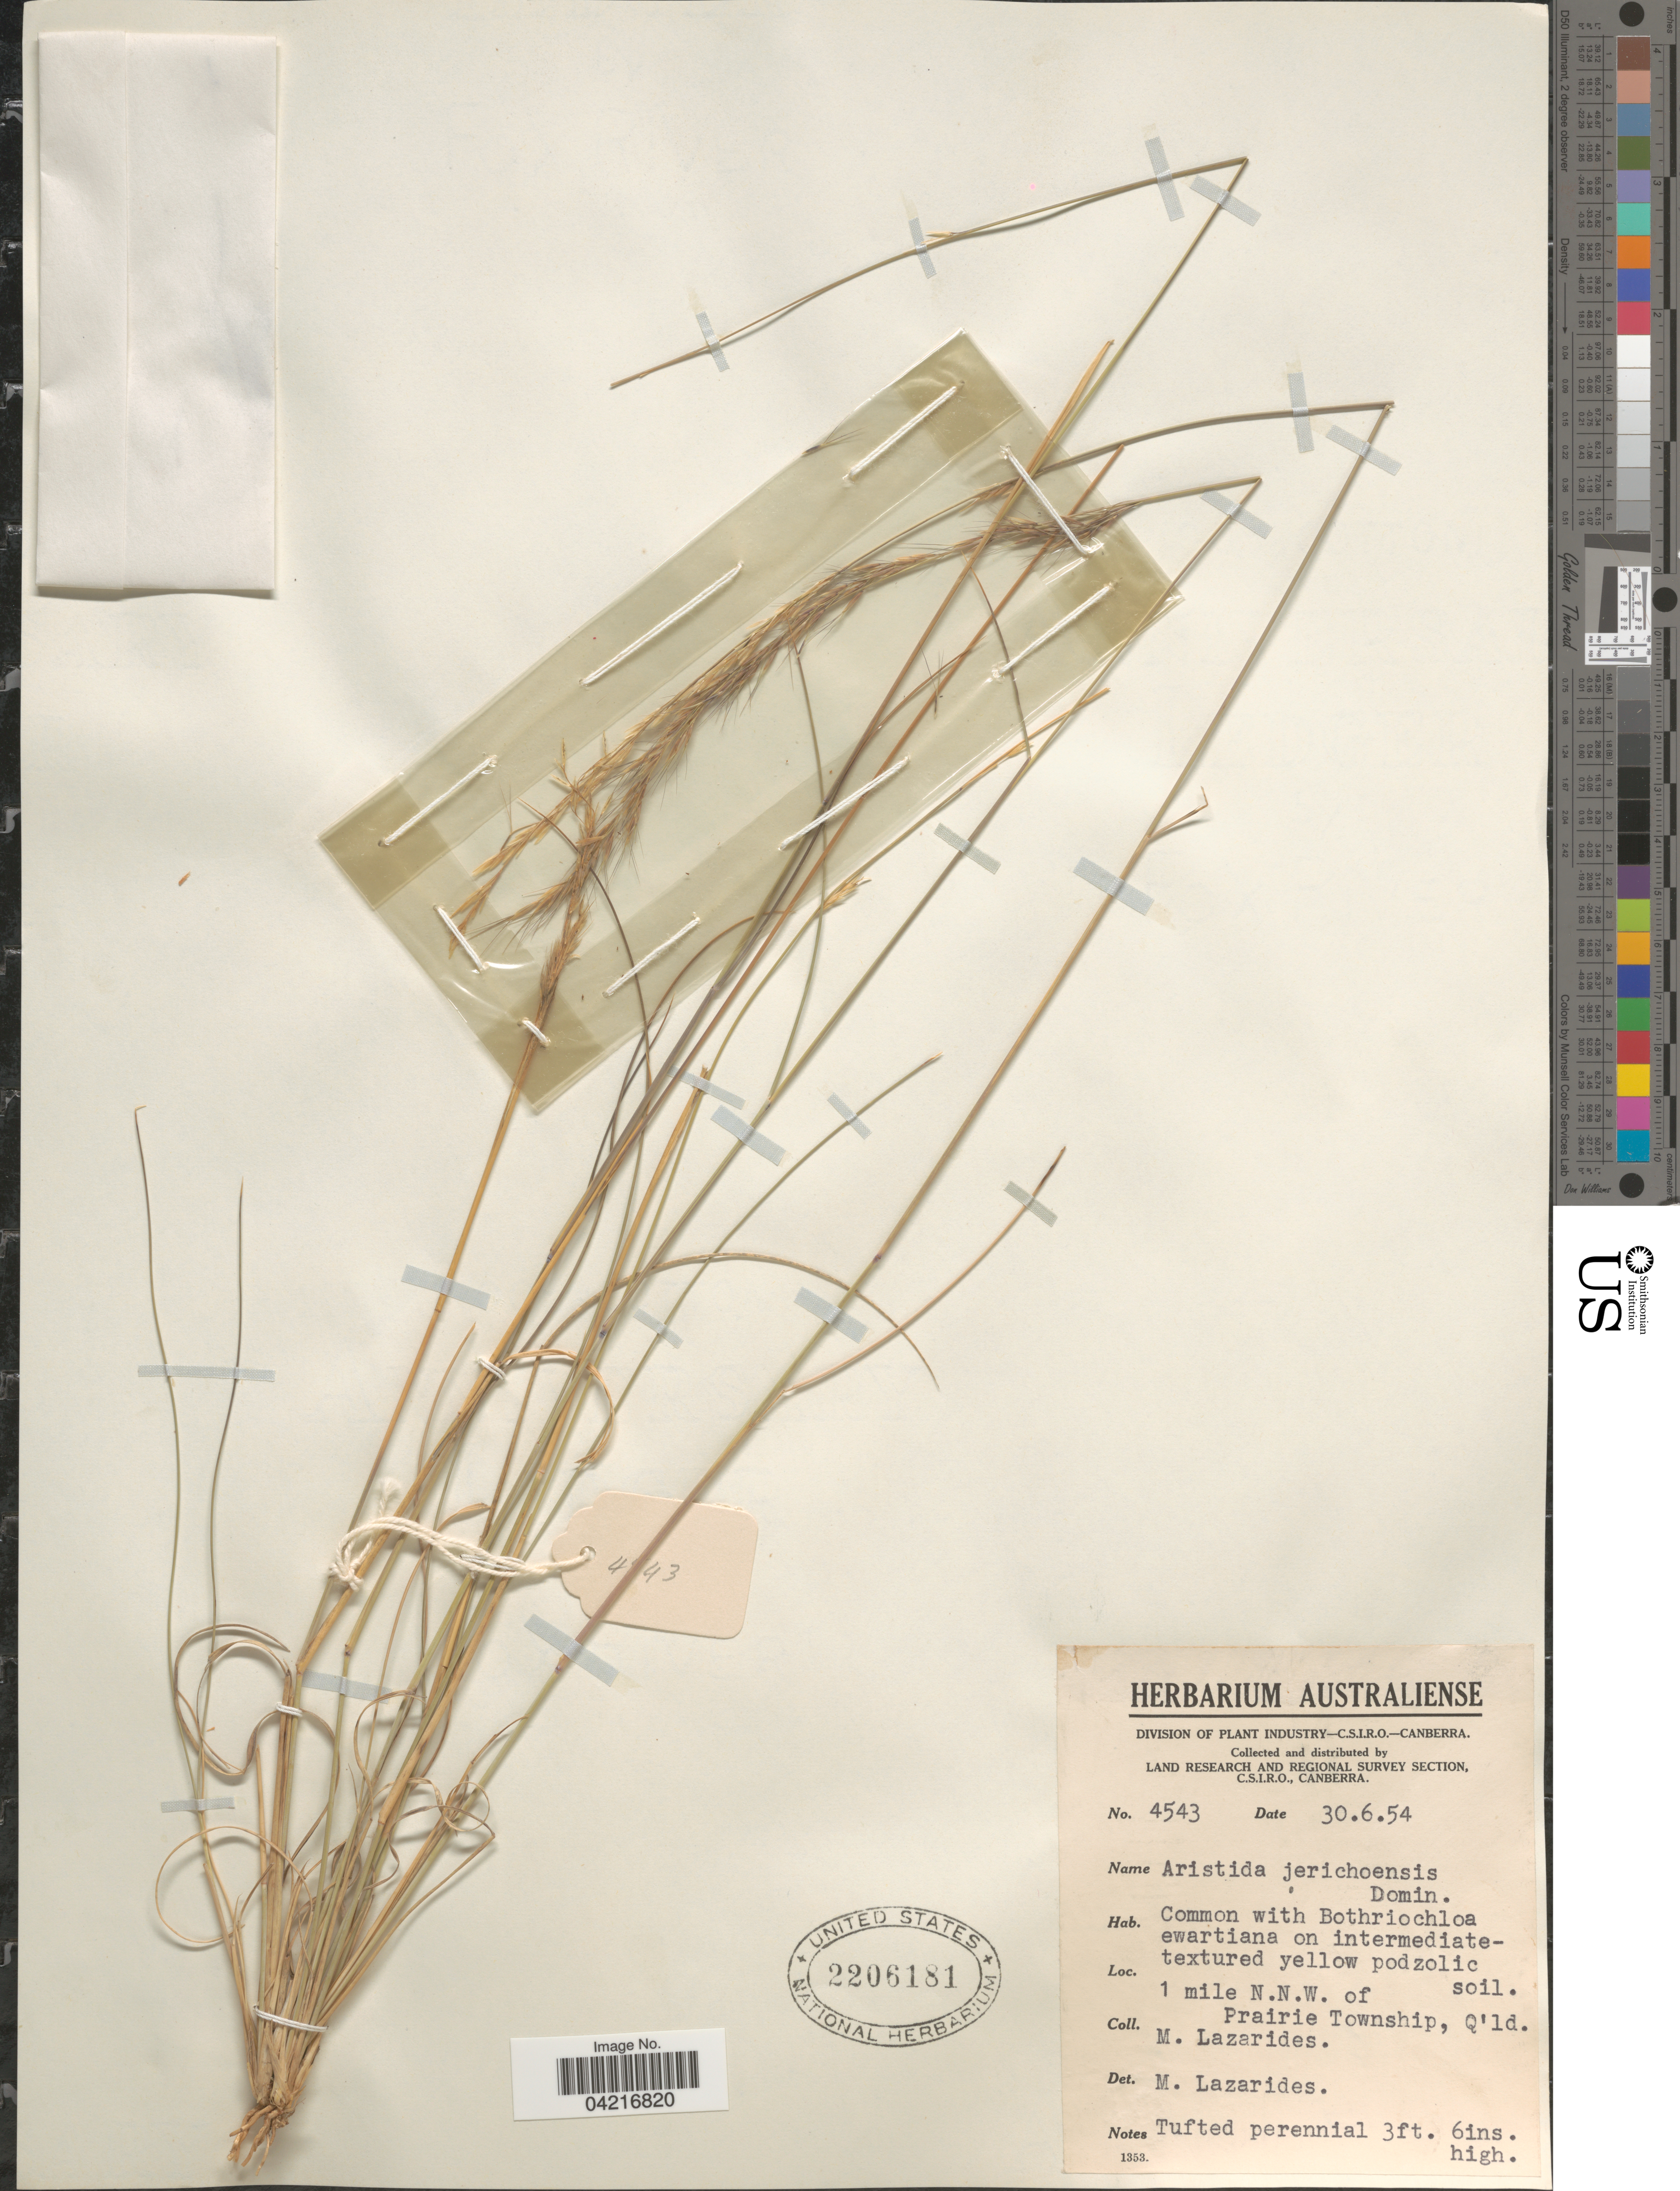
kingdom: Plantae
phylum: Tracheophyta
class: Liliopsida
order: Poales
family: Poaceae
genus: Aristida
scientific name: Aristida jerichoensis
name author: (Domin) Henr.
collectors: M. Lazarides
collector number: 4543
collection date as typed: Transcribed d/m/y: 30/6/54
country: Australia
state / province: Queensland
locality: Land Research and Regional Survey Section, C.S.I.R.O. 1 mile N.N.W. of Prairie Township.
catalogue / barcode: US 2206181